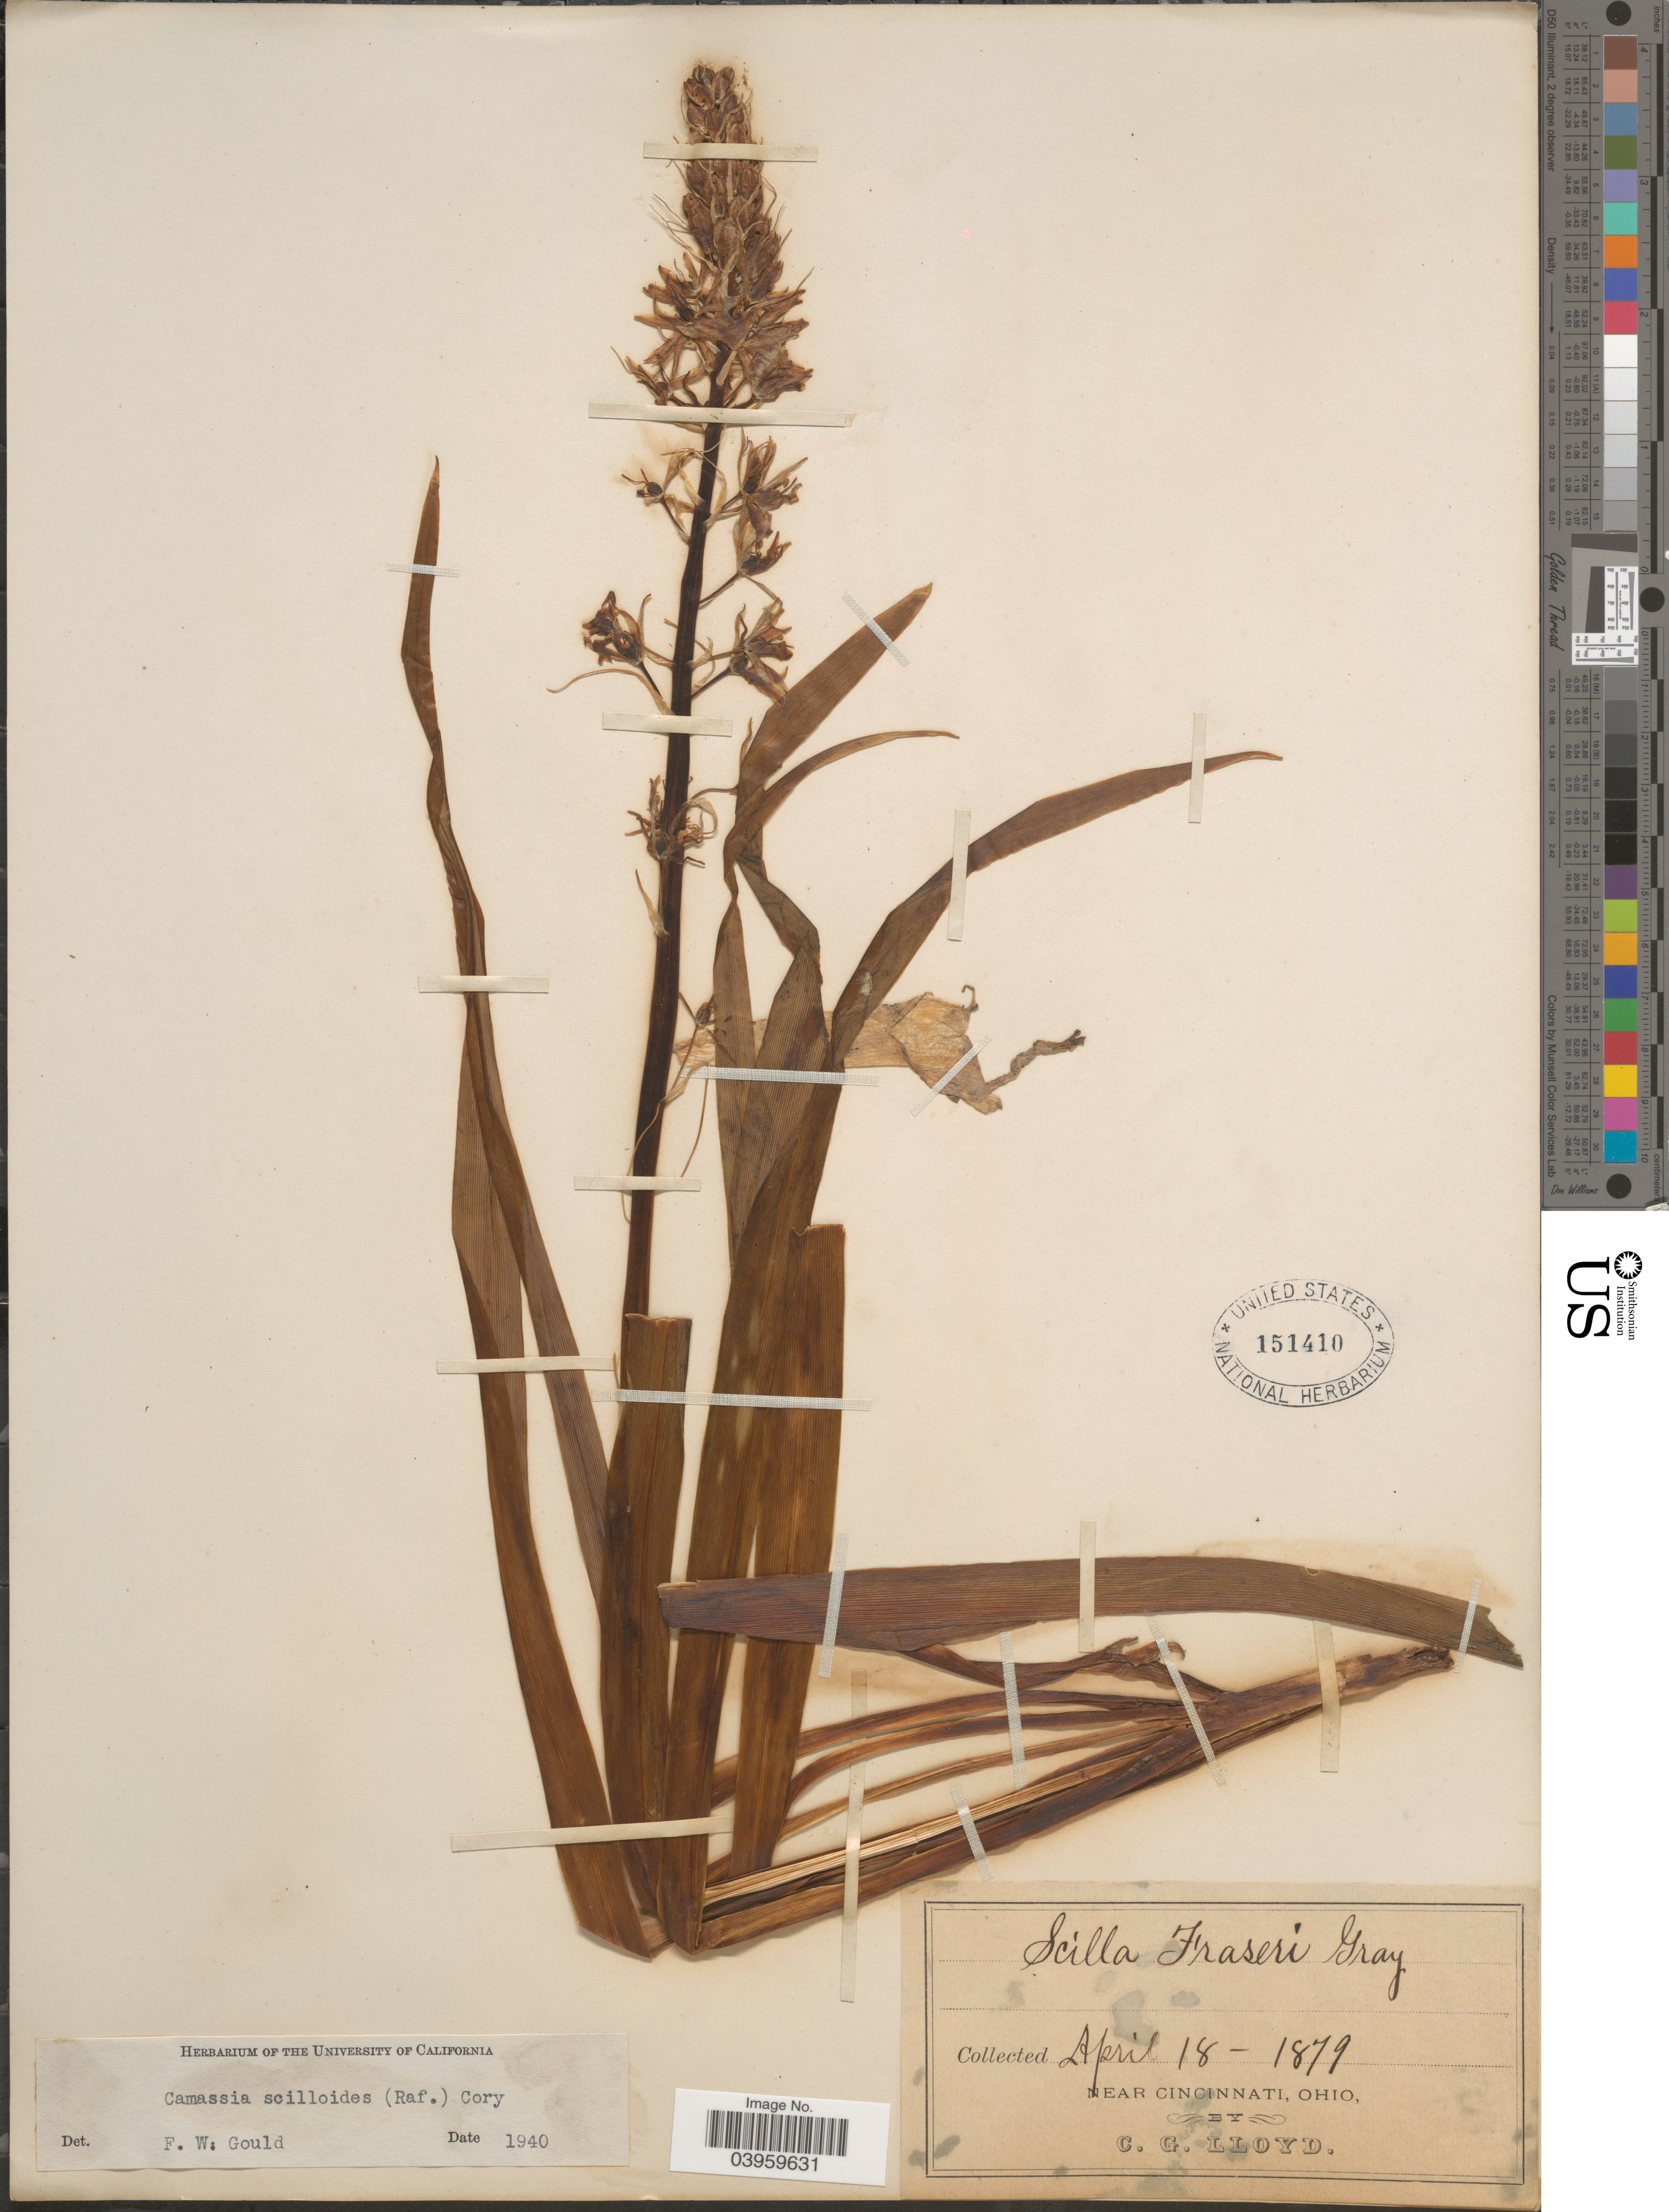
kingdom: Plantae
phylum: Tracheophyta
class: Liliopsida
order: Asparagales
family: Asparagaceae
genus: Camassia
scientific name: Camassia scilloides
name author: (Raf.) Cory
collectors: C. G. Lloyd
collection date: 1879-04-18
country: United States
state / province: Ohio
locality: Near Cincinnati.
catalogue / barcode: US 151410